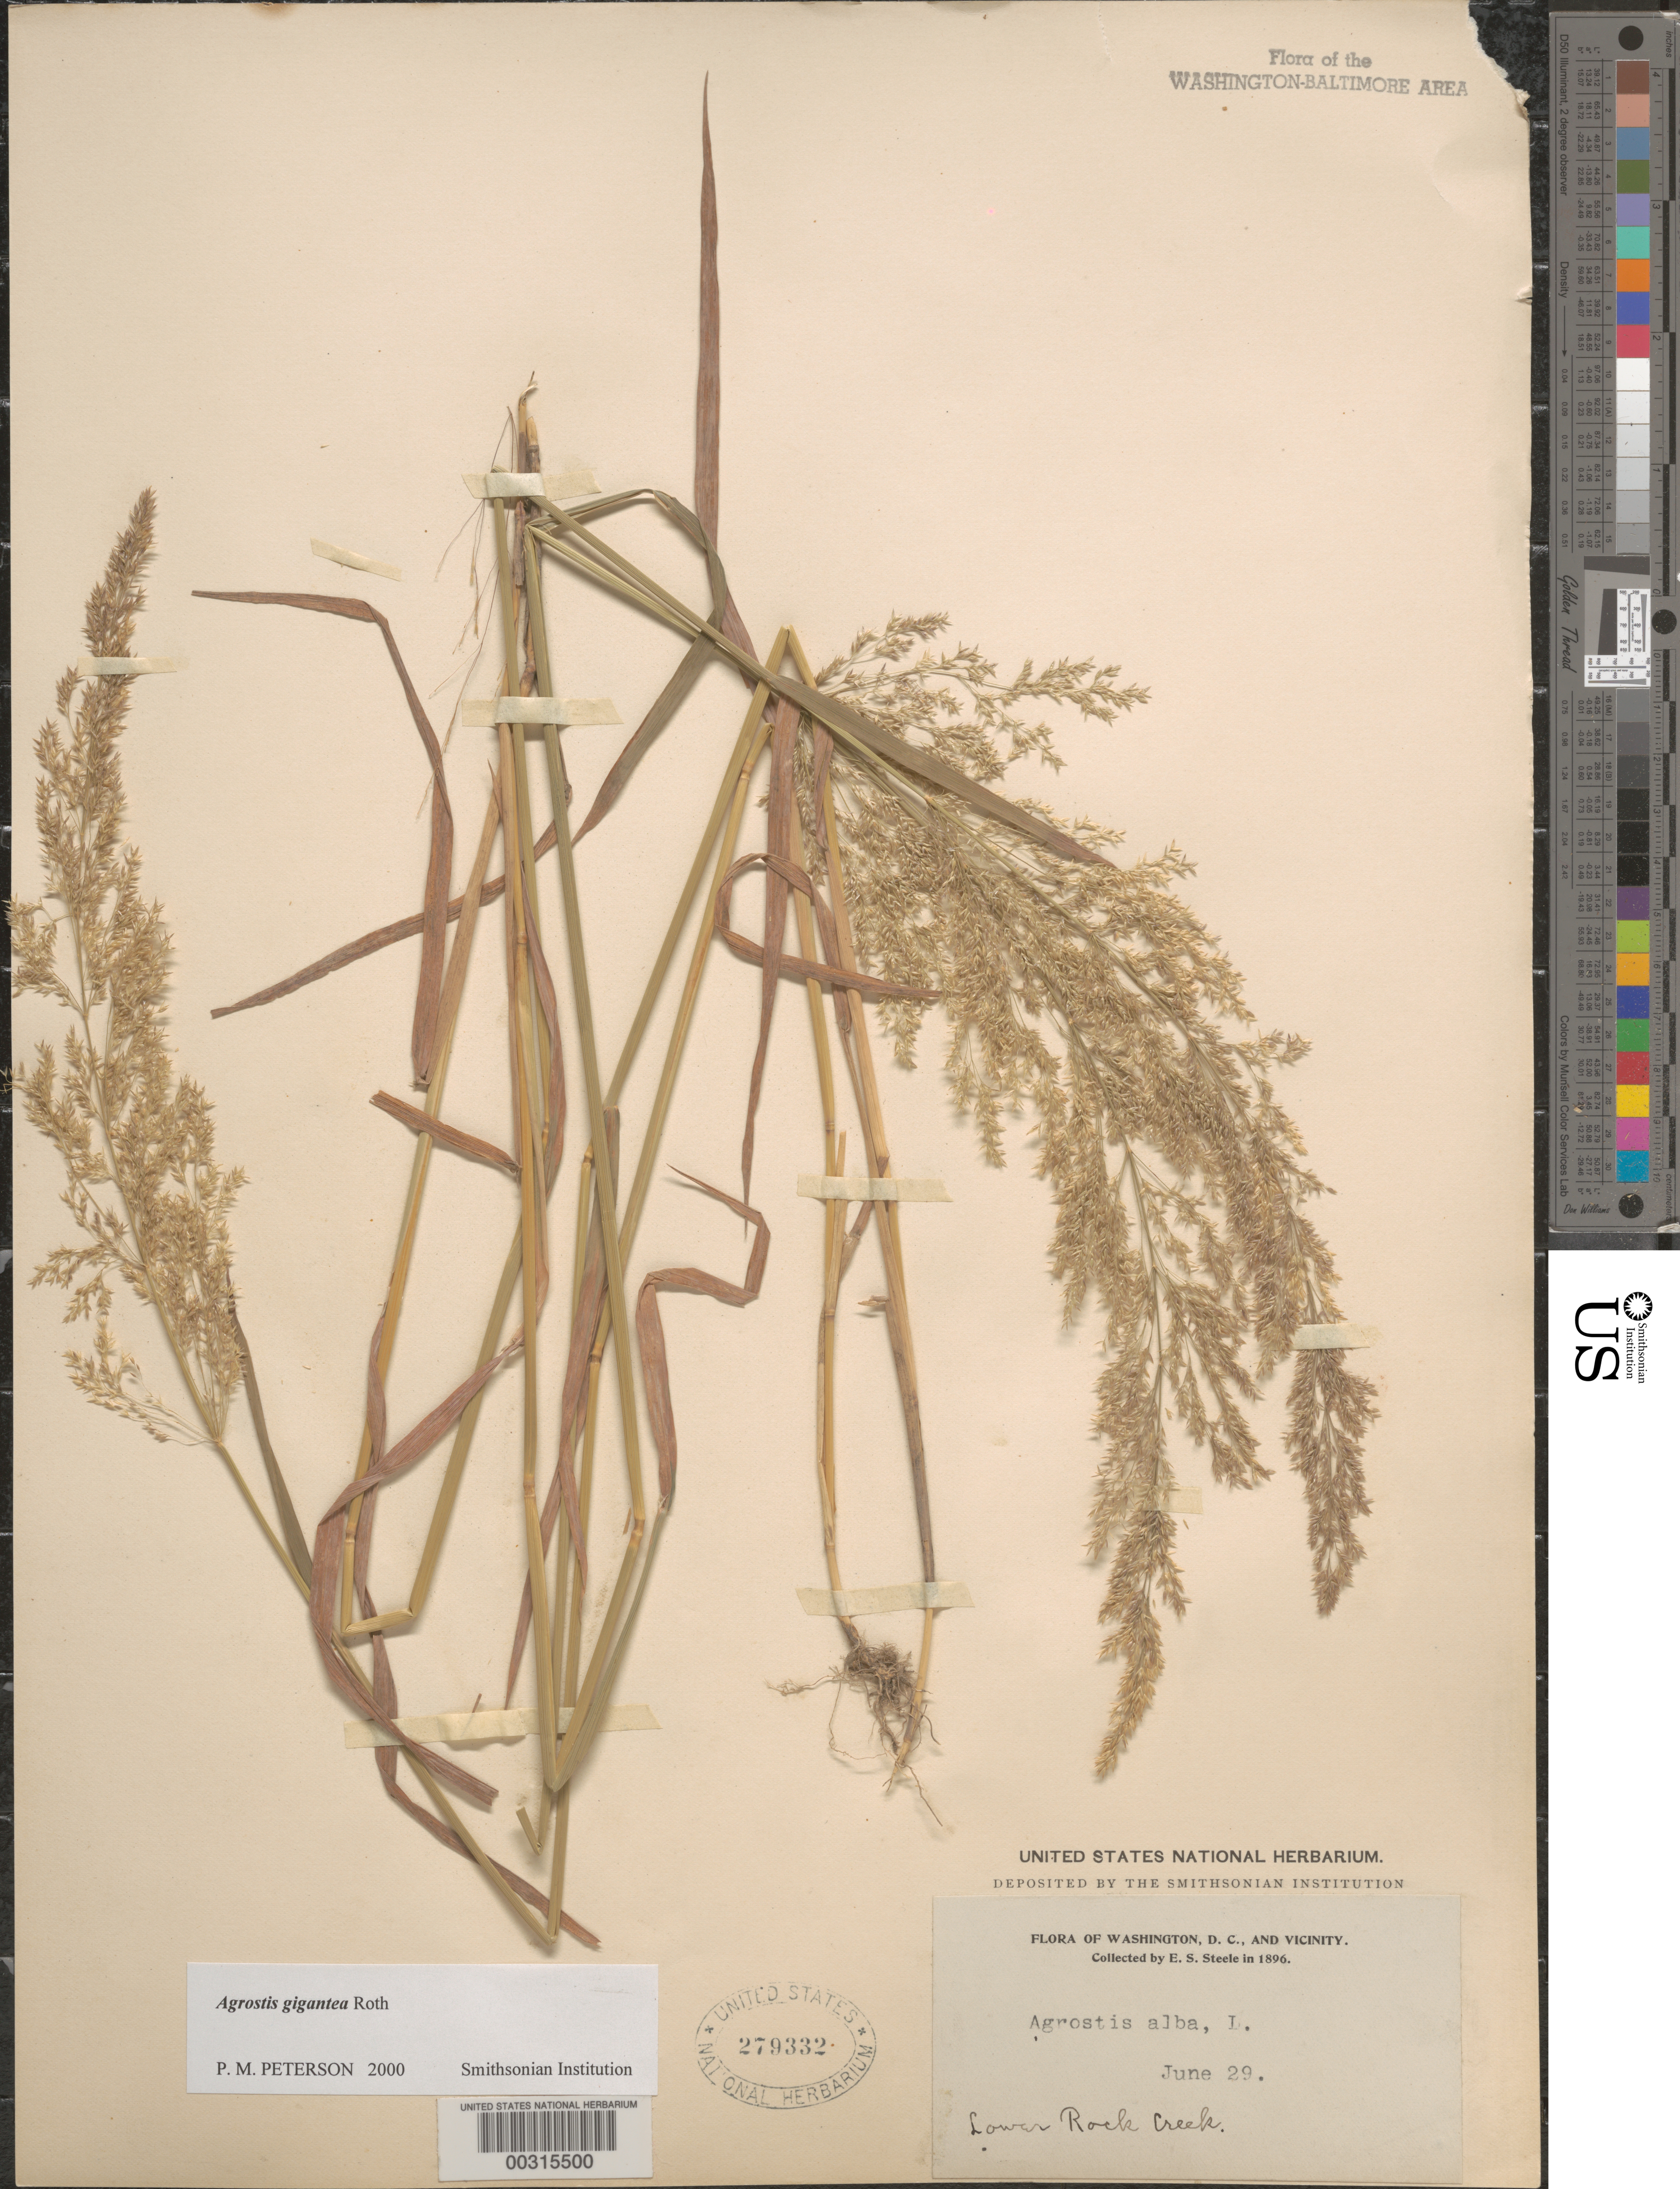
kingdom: Plantae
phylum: Tracheophyta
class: Liliopsida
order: Poales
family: Poaceae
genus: Agrostis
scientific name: Agrostis gigantea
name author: Roth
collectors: E. Steele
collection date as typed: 29 Jun 1896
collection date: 1896-06-29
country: United States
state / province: District of Columbia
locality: Lower Rock Creek Rock Creek Park and Vicinity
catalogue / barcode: US 279332